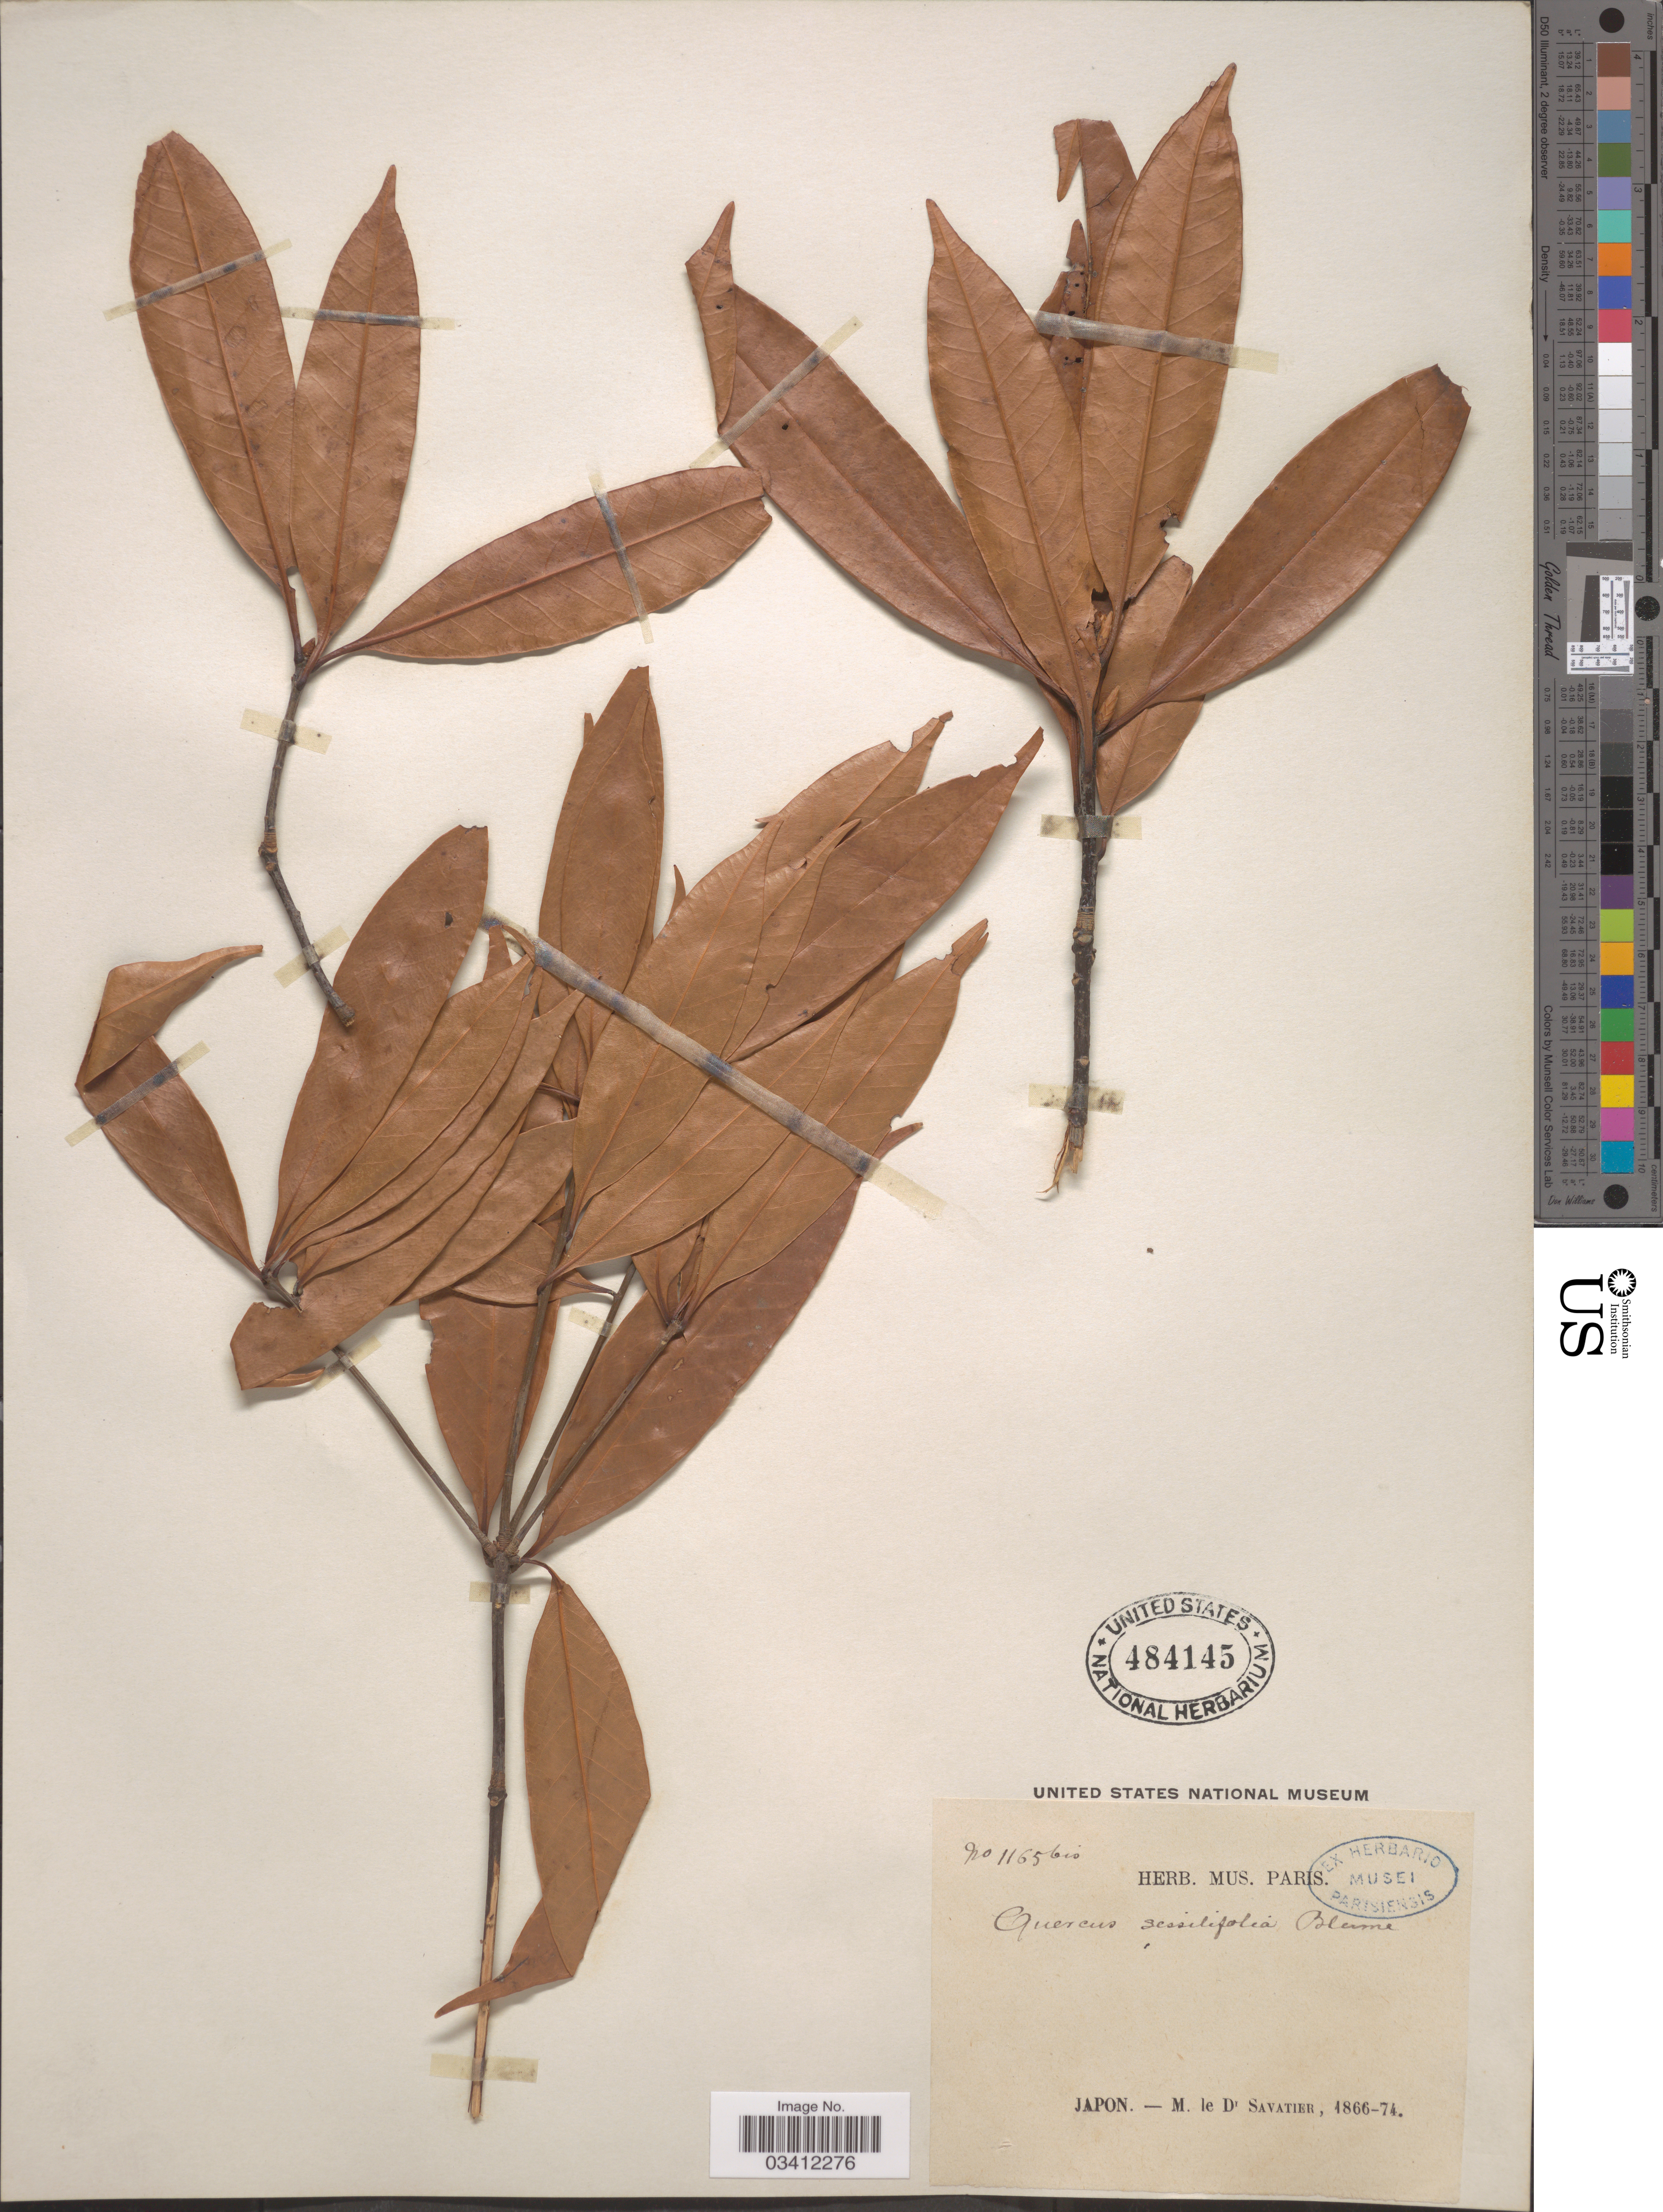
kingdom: Plantae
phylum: Tracheophyta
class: Magnoliopsida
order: Fagales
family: Fagaceae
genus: Quercus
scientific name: Quercus sessiliflora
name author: Salisb.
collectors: M. Savatier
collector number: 1165bis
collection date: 1866/1874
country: Japan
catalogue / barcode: US 484145